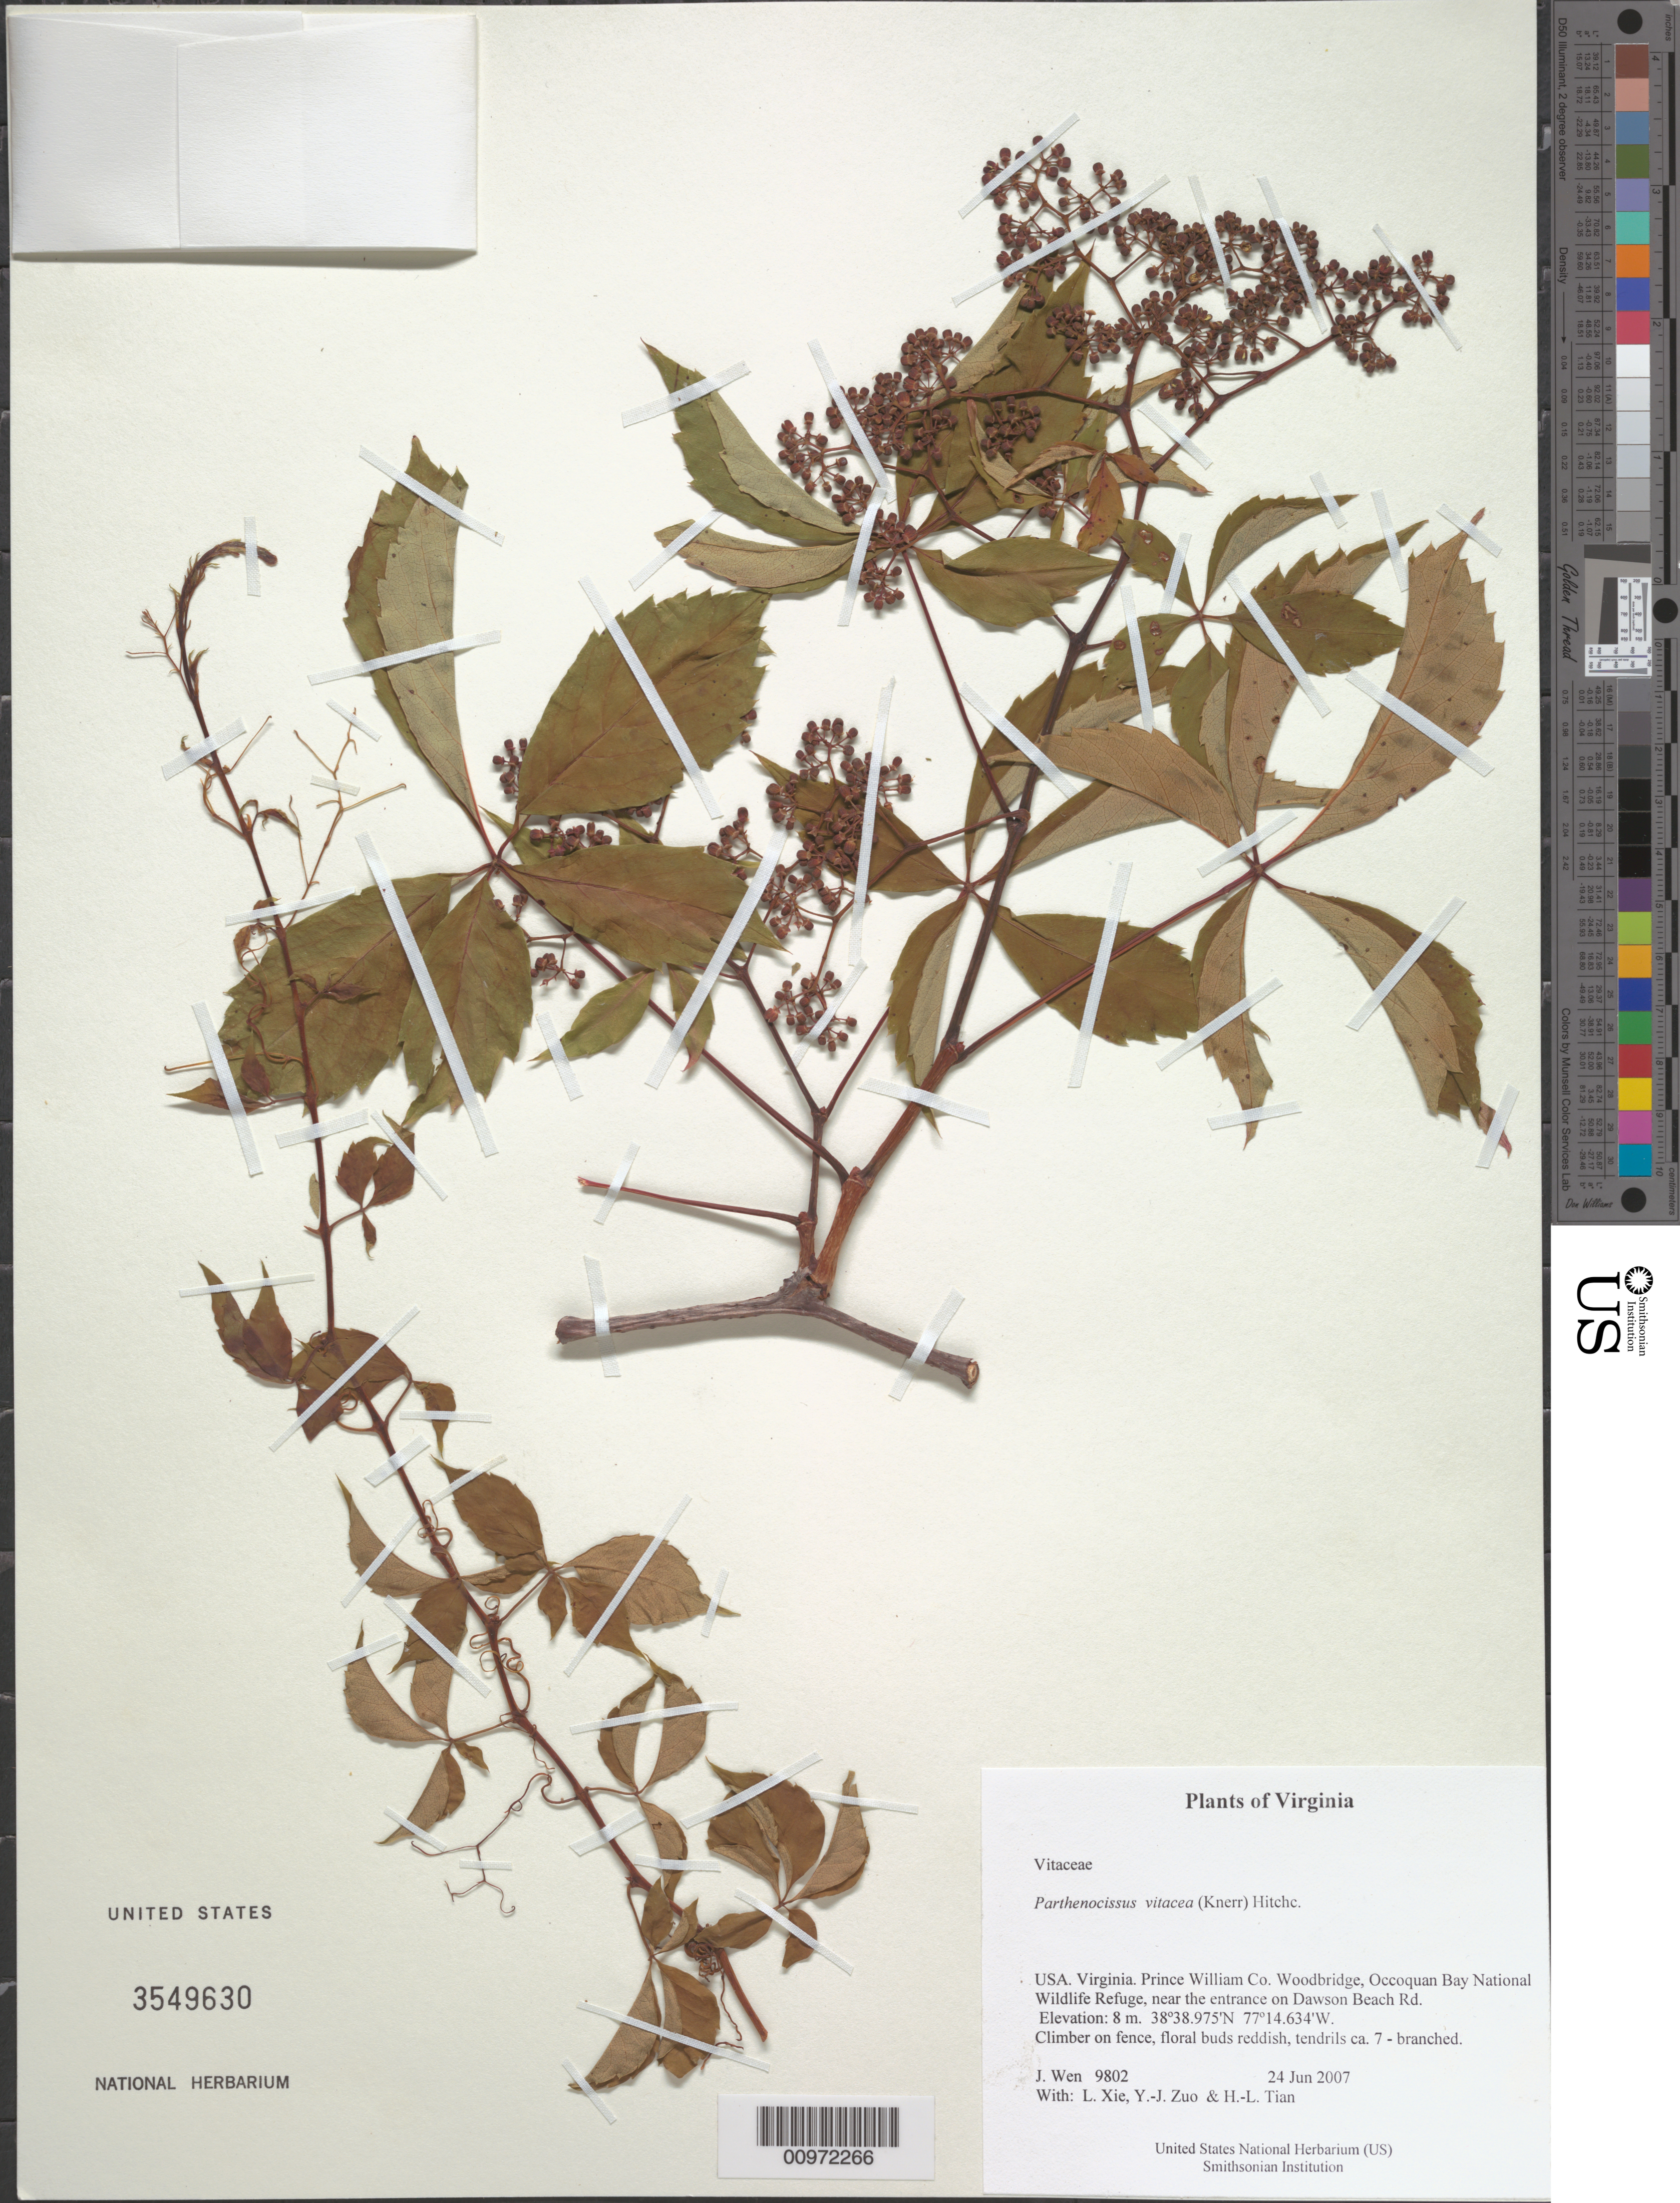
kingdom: Plantae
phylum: Tracheophyta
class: Magnoliopsida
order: Vitales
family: Vitaceae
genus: Parthenocissus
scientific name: Parthenocissus vitacea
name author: (Knerr) Hitchc.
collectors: J. Wen, L. Xie, Y. Zuo & H. Tian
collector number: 9802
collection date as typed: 24 Jun 2007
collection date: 2007-06-24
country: United States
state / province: Virginia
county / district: Prince William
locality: Woodbridge, Occoquan Bay National Wildlife Refuge, near the entrance on Dawson Beach Rd.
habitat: On fence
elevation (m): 8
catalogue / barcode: US 3549630